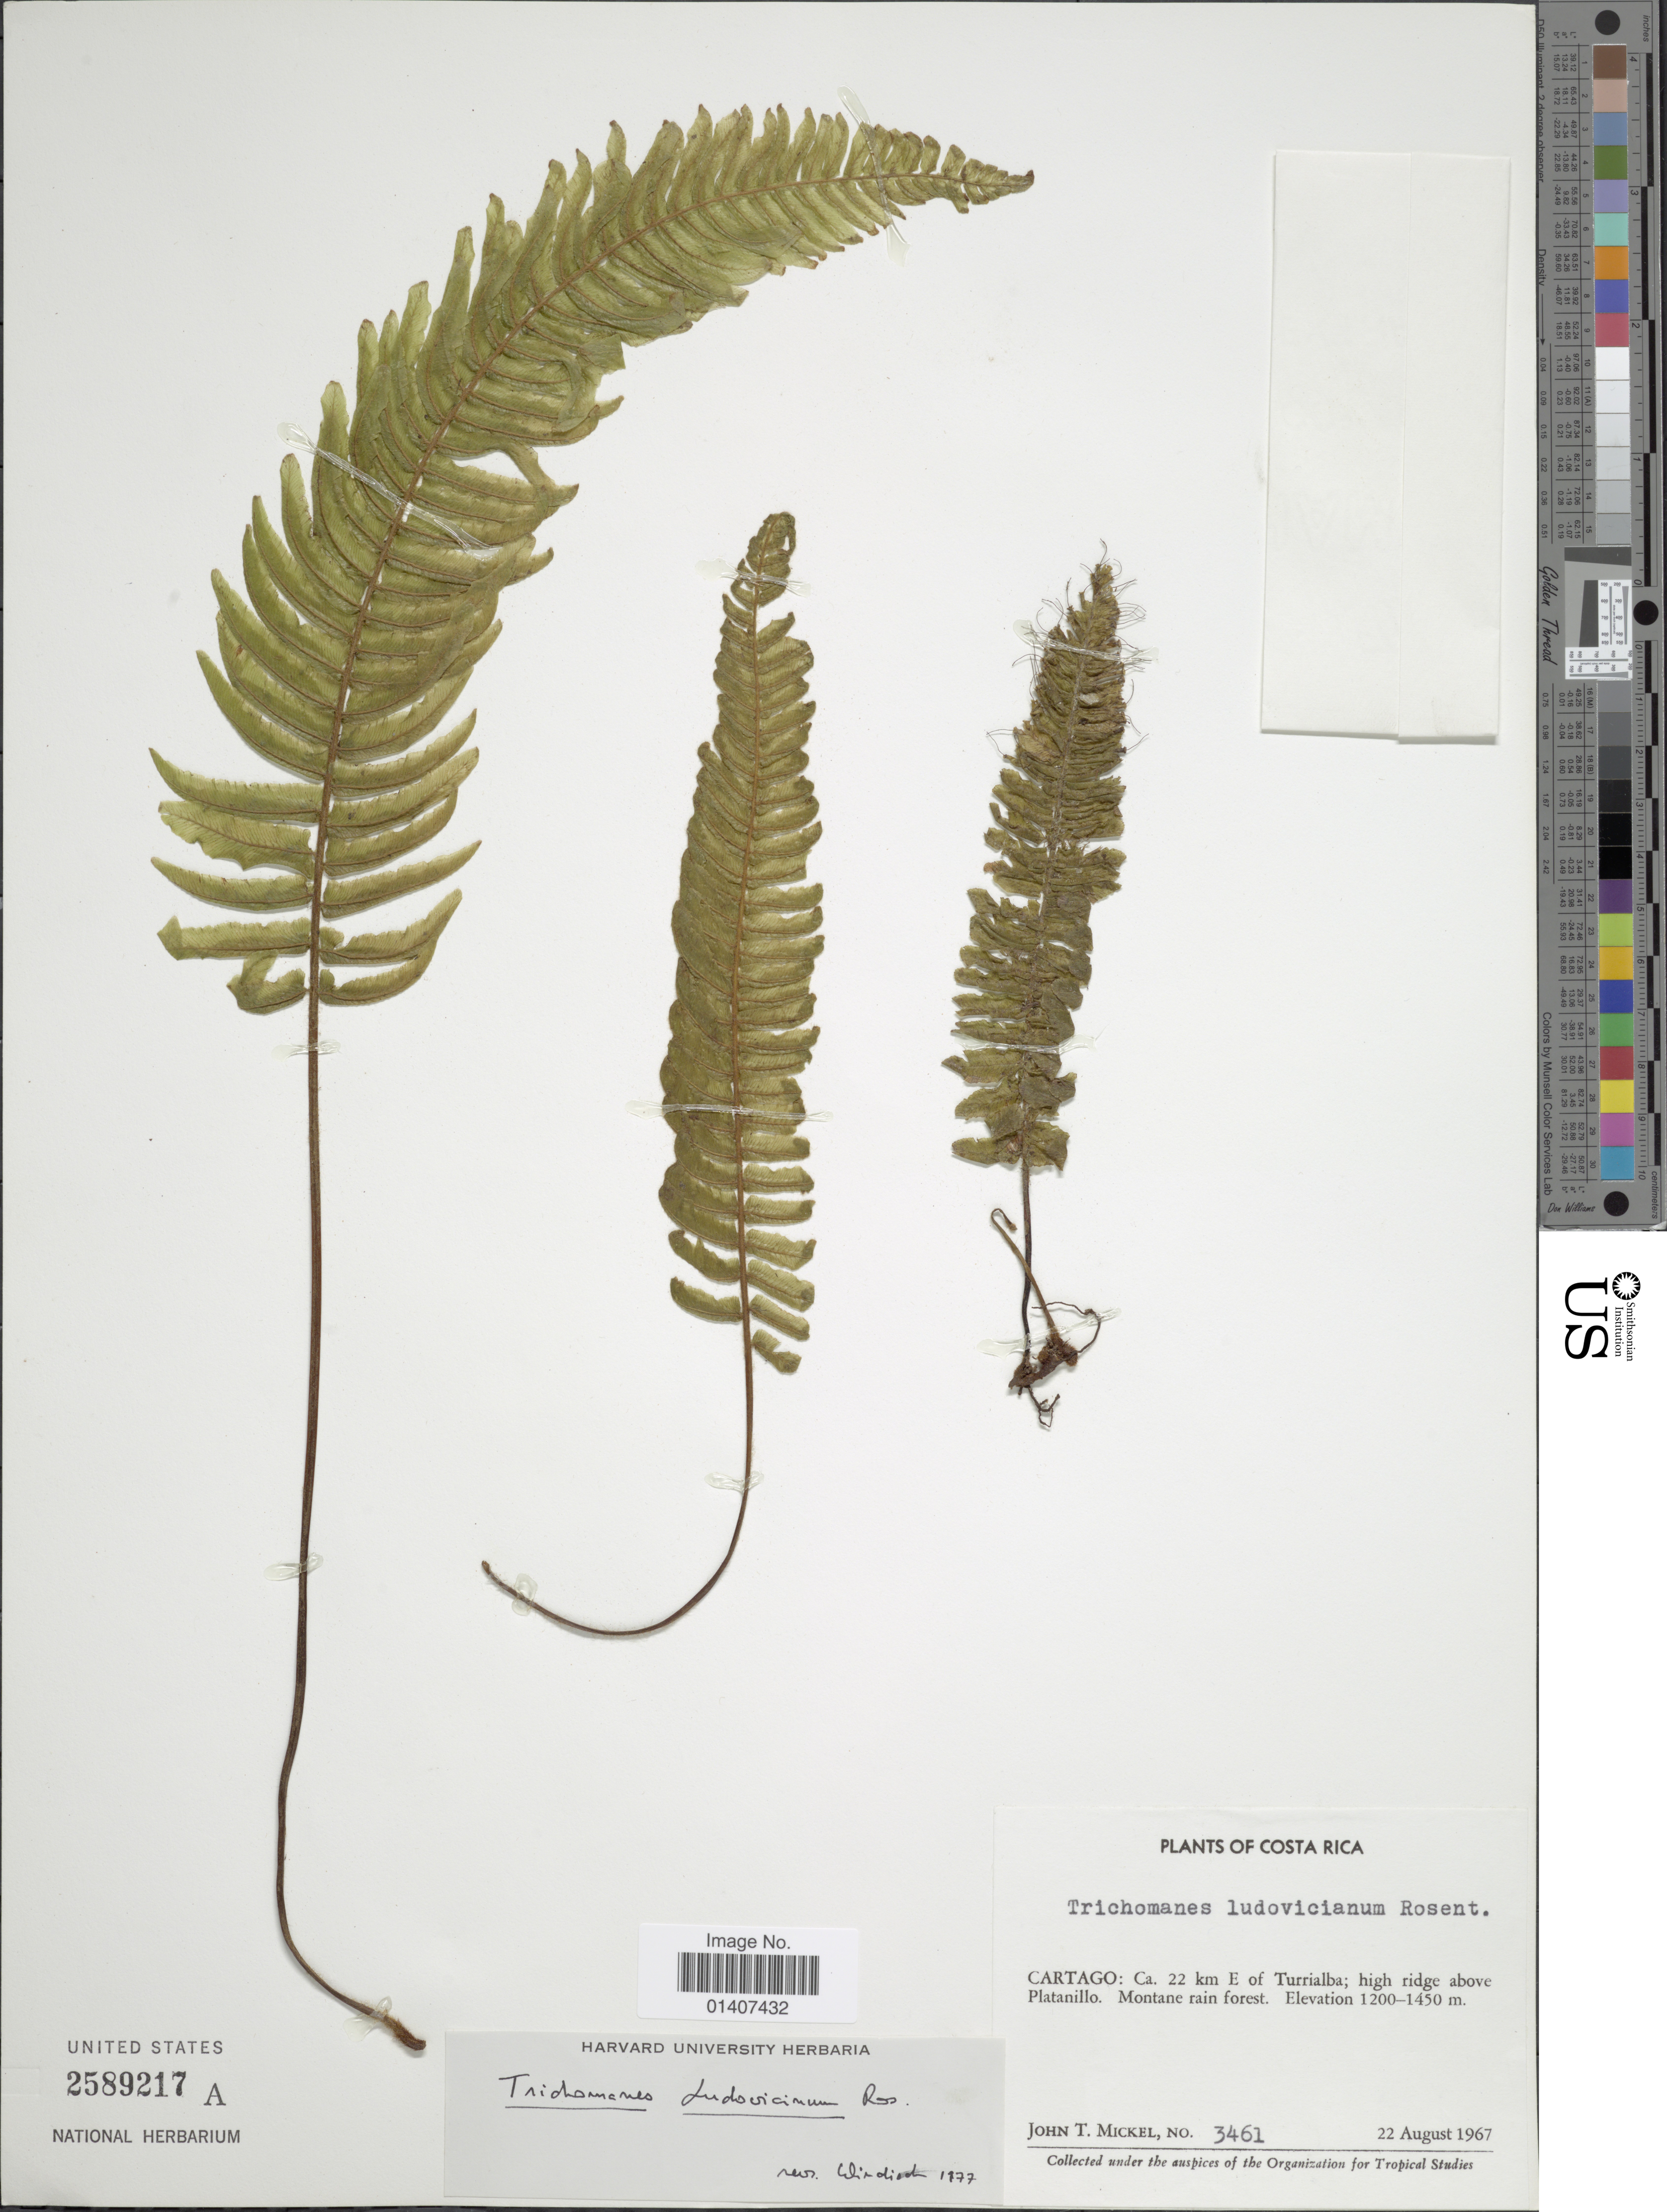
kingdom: Plantae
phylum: Tracheophyta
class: Polypodiopsida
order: Hymenophyllales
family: Hymenophyllaceae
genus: Trichomanes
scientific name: Trichomanes ludovicinum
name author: Rosenst.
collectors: J. T. Mickel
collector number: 3461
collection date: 1967-08-22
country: Costa Rica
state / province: Cartago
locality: Cartago: ca. 22km E of Turrialba; high ridge above Platanillo, montane forest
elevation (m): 1200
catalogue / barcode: US 2589217A